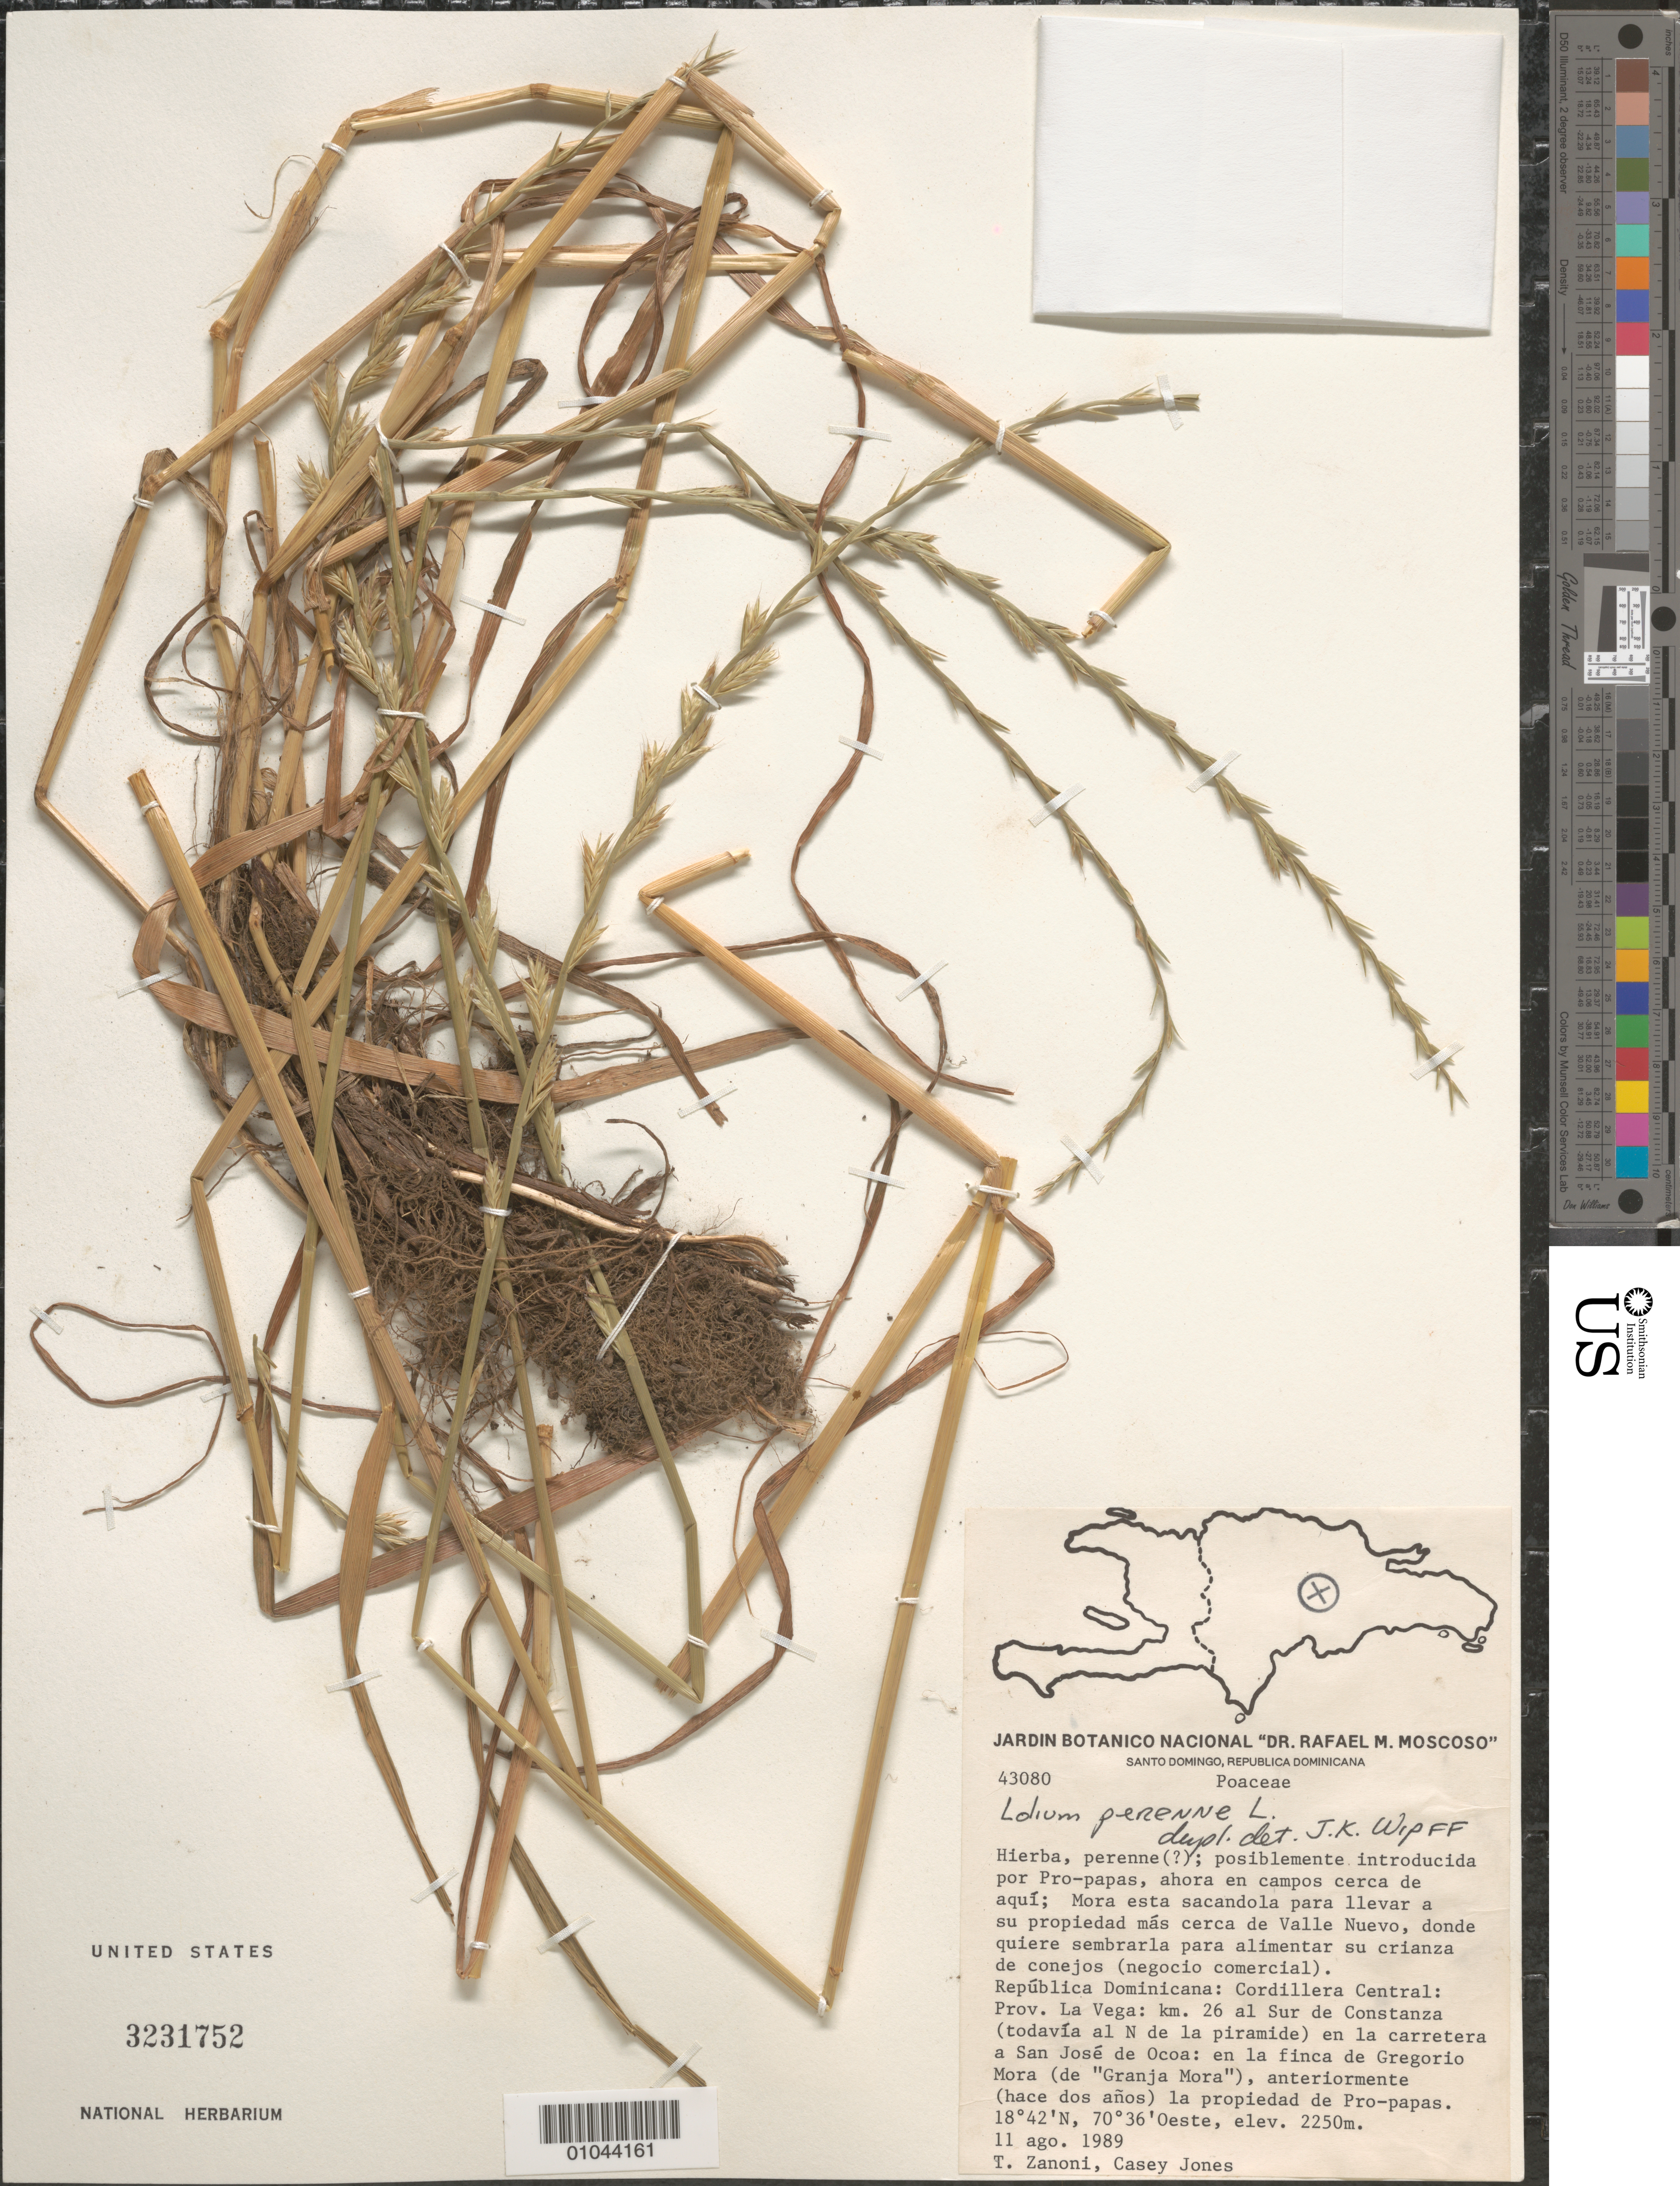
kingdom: Plantae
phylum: Tracheophyta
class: Liliopsida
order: Poales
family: Poaceae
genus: Lolium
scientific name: Lolium perenne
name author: L.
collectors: T. A. Zanoni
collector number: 43080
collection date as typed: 11 Aug 1989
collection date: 1989-08-11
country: Dominican Republic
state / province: La Vega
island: Hispaniola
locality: Cordillera Central, 26 al Sur de Constanza en la carretera a San Jose de Ocoa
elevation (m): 2250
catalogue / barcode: US 3231752